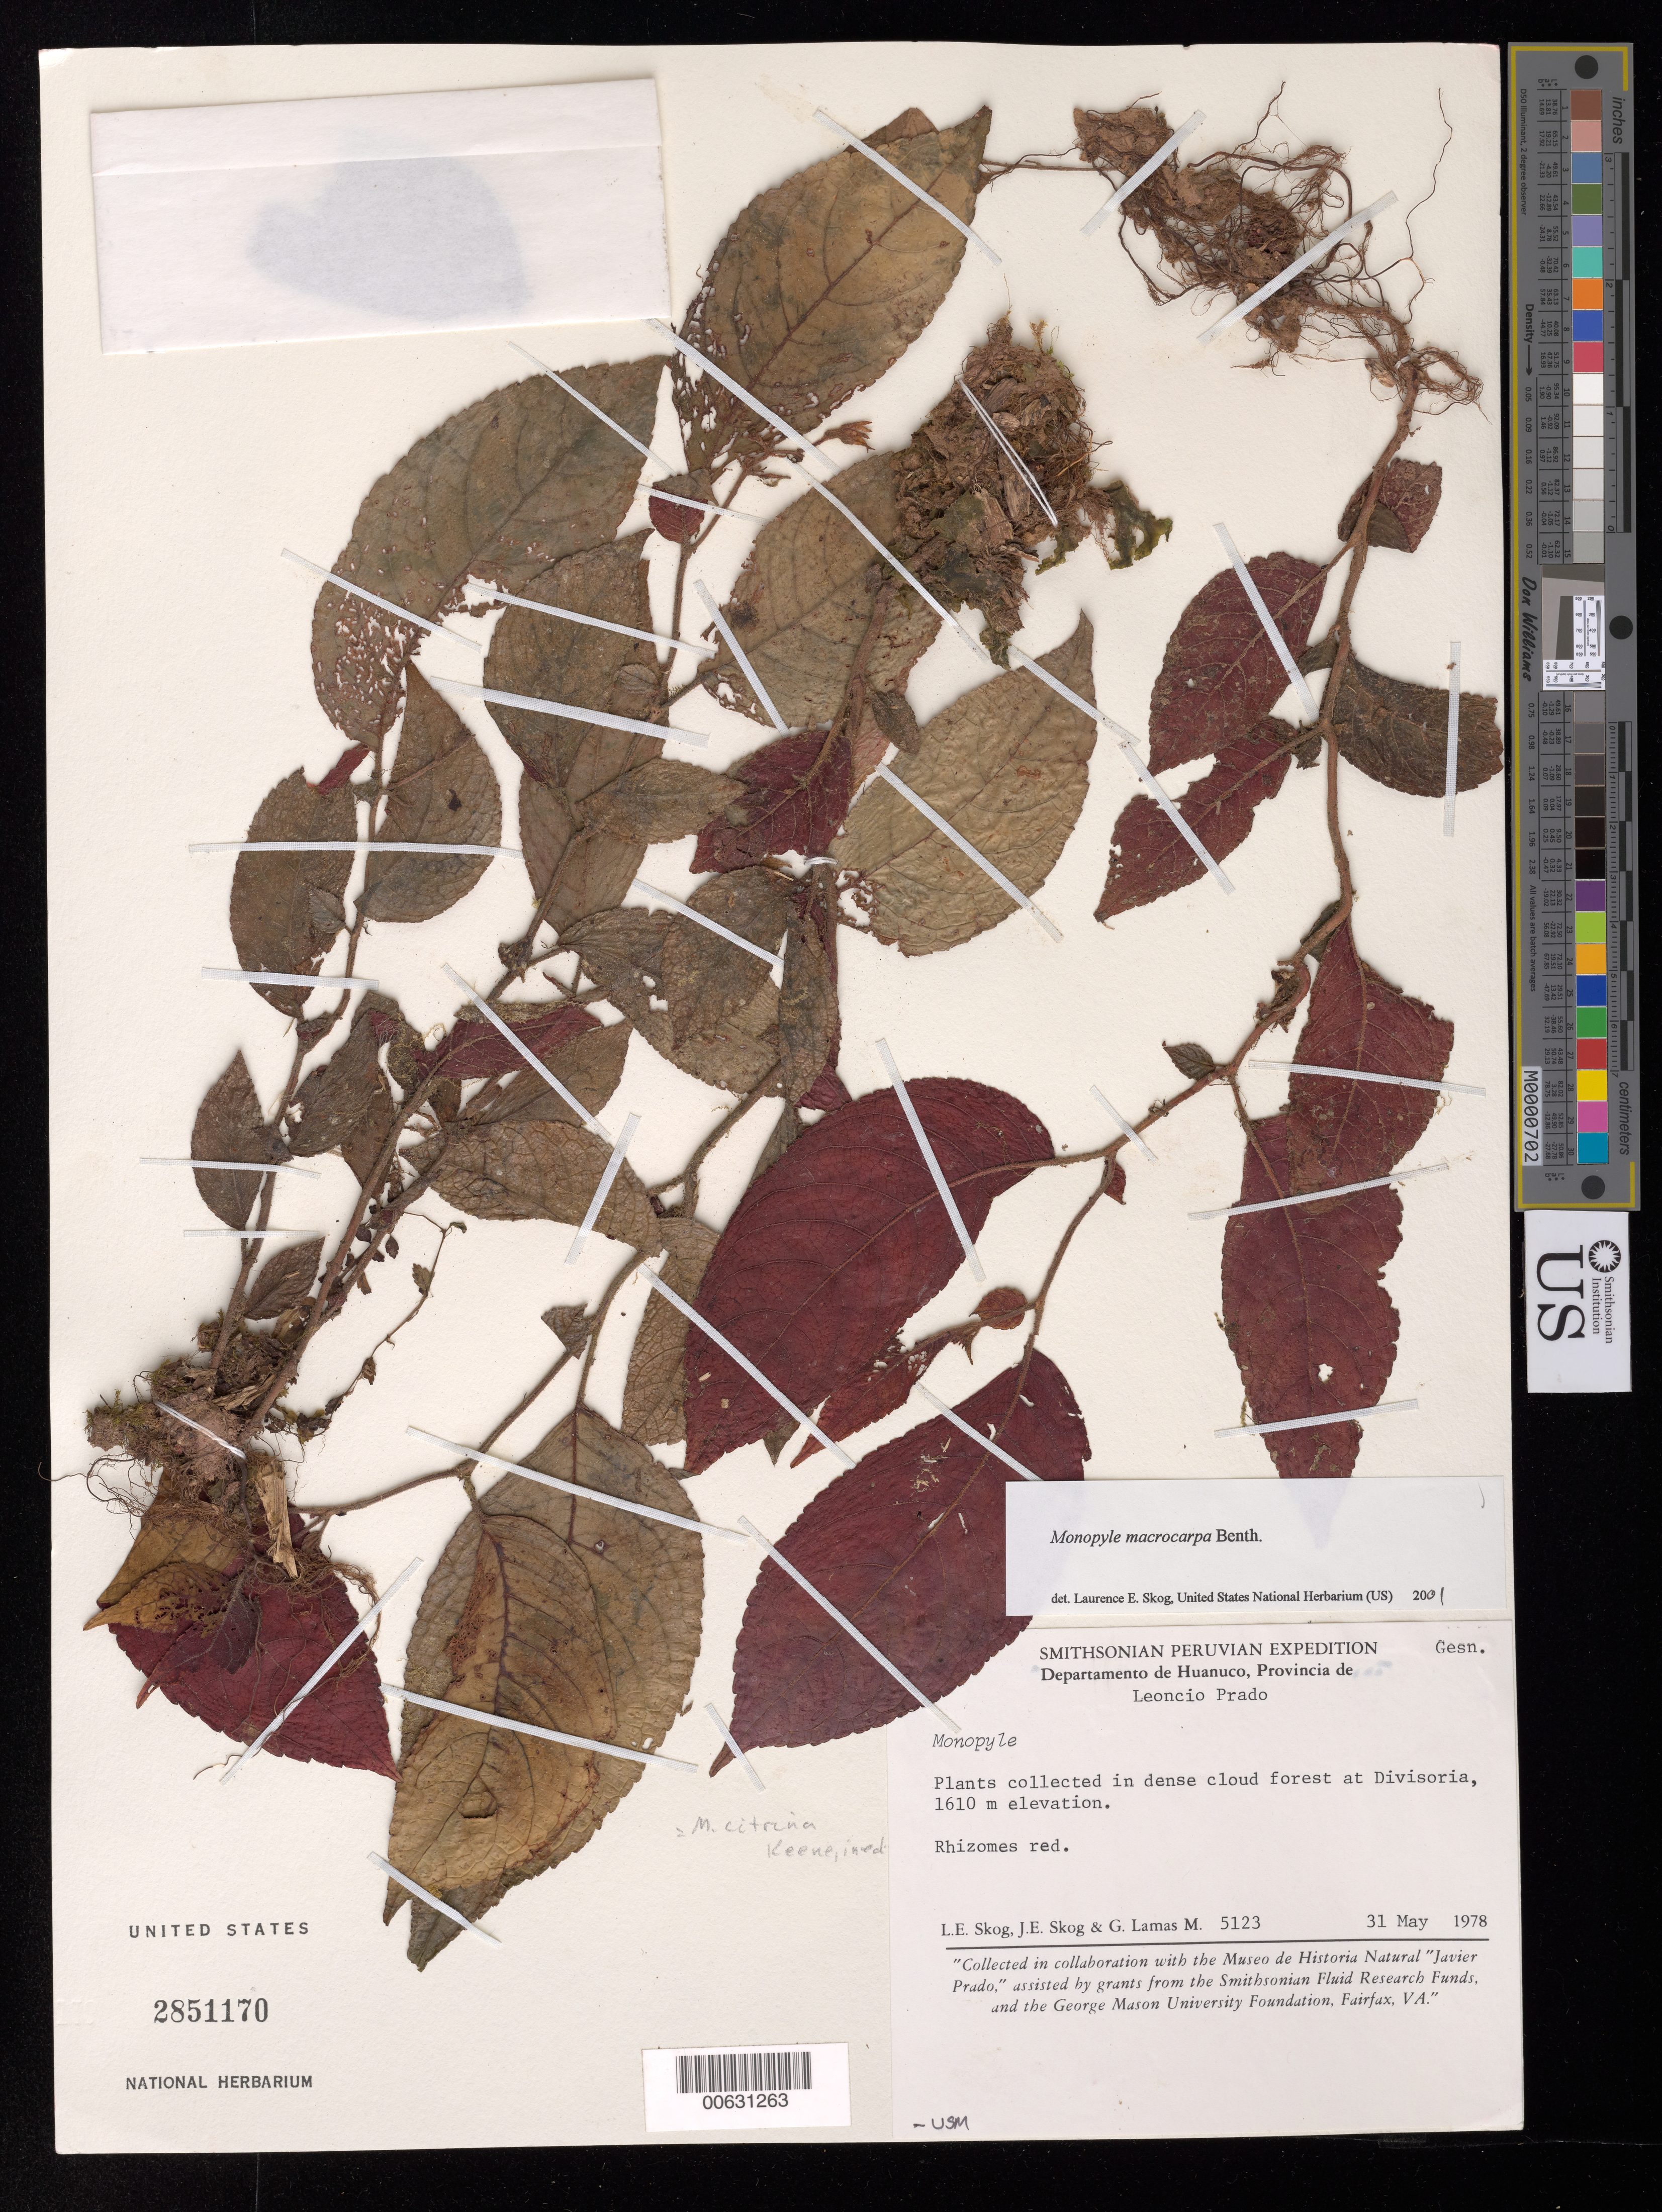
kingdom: Plantae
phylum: Tracheophyta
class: Magnoliopsida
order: Lamiales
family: Gesneriaceae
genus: Monopyle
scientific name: Monopyle macrocarpa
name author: Benth.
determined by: Skog, Laurence E.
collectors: L. E. Skog, J. E. Skog & G. Lamas M.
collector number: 5123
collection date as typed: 31 May 1978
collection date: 1978-05-31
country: Peru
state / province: Huánuco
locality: Prov. Leoncio Prado, at Divisoria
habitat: In dense cloud forest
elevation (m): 1610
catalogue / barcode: US 2851170